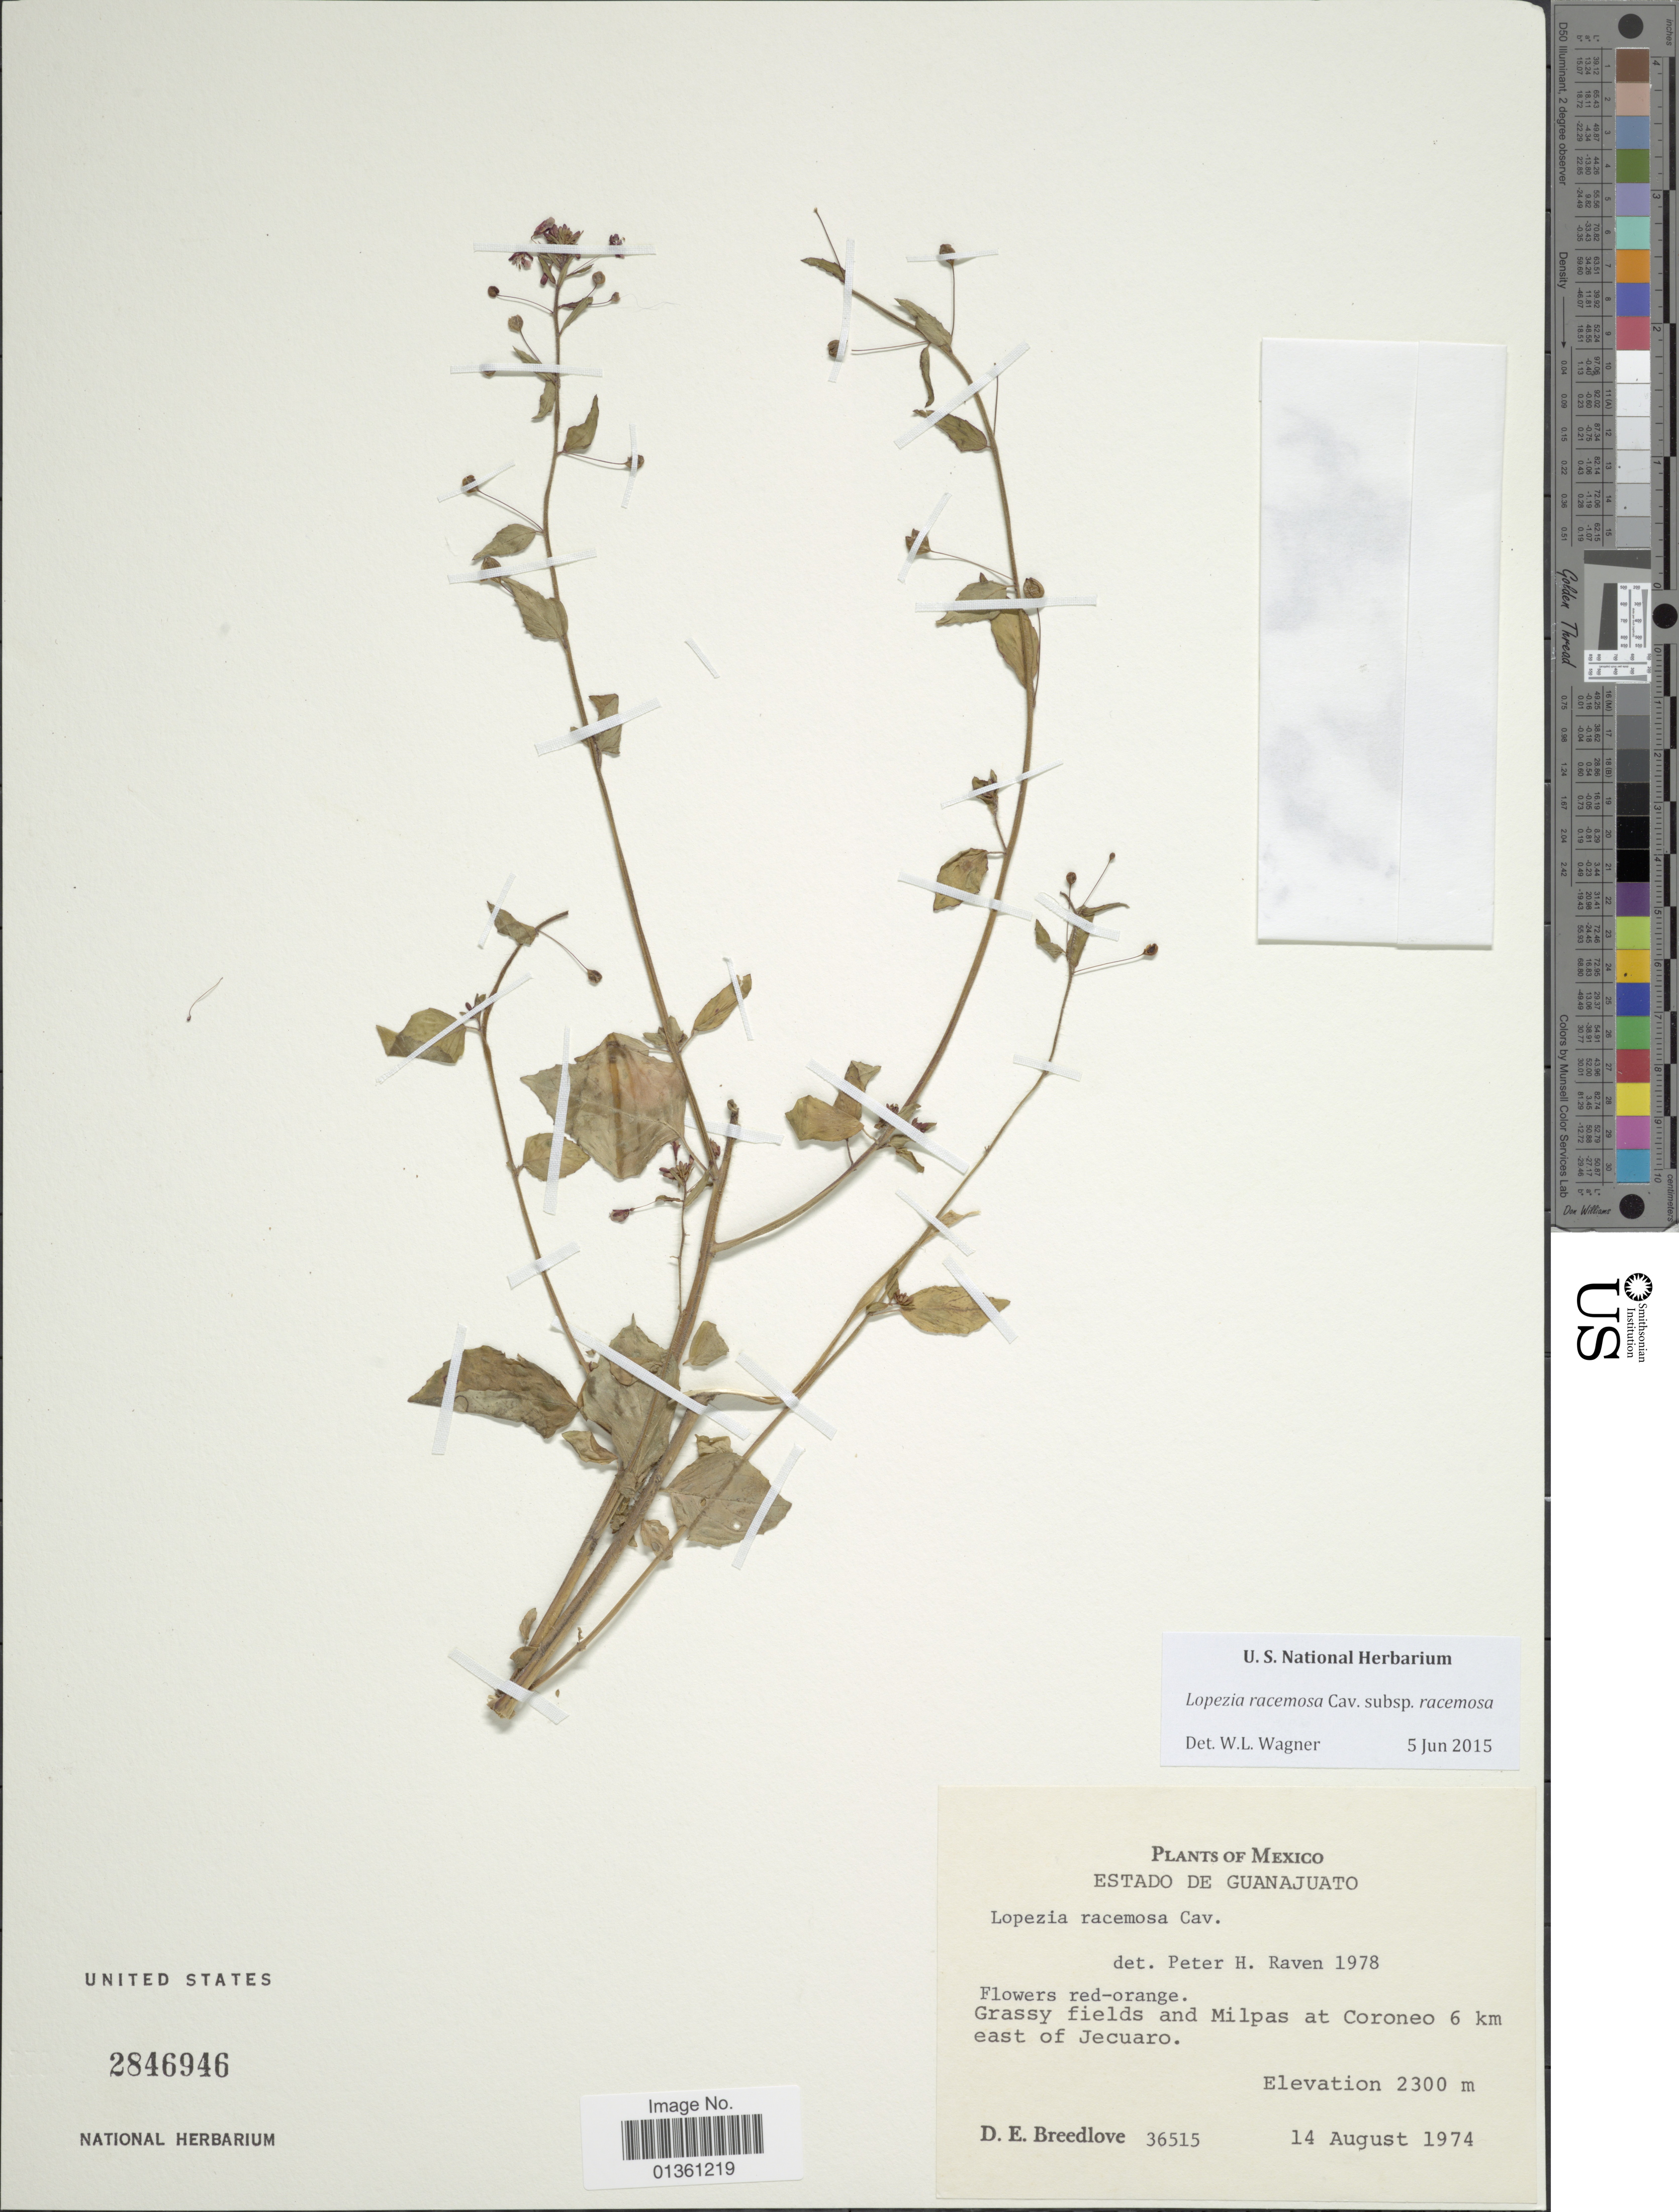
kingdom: Plantae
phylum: Tracheophyta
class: Magnoliopsida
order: Myrtales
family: Onagraceae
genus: Lopezia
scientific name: Lopezia racemosa subsp. racemosa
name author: Cav.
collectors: D. E. Breedlove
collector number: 36515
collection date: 1974-08-14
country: Mexico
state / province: Guanajuato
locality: Grassy fieldsand Milpas at Coroneo 6 km east of Jecuaro.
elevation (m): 2300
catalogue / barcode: US 2846946